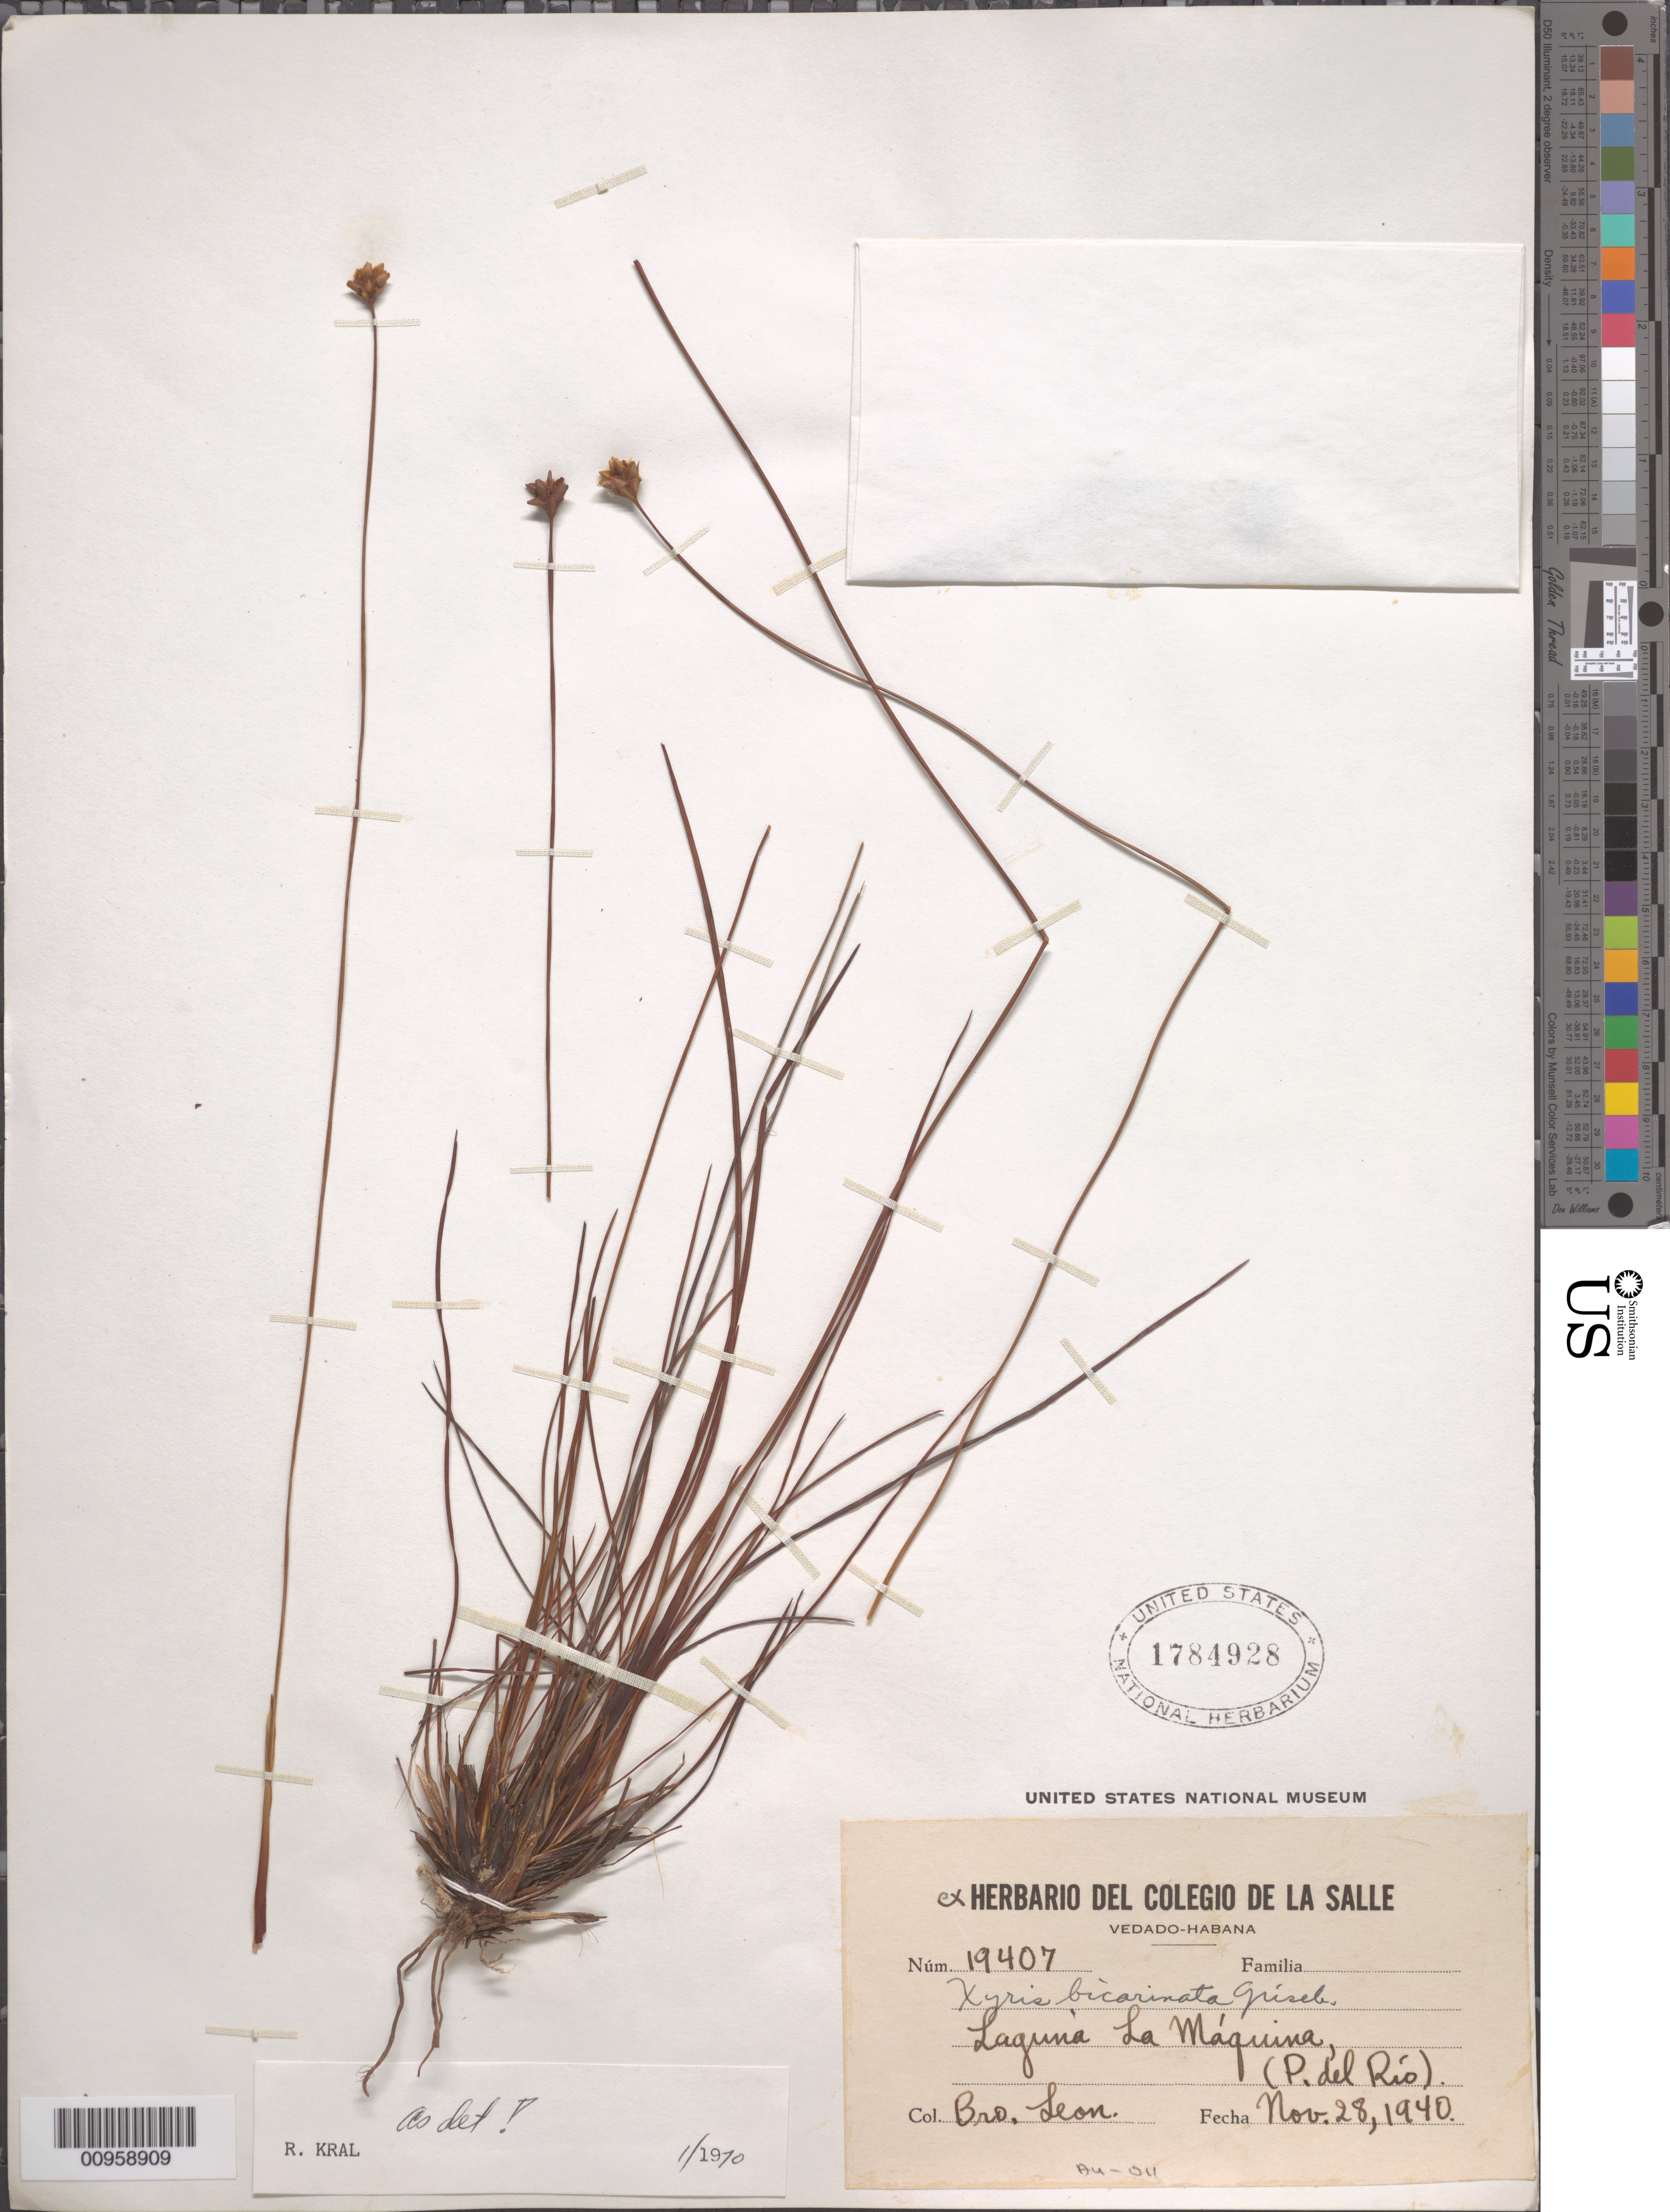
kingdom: Plantae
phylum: Tracheophyta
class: Liliopsida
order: Poales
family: Xyridaceae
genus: Xyris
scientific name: Xyris bicarinata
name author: Griseb.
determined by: Kral, Robert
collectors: Bro. León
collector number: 19407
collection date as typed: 28 Nov 1940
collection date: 1940-11-28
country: Cuba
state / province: Pinar del Rio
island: Cuba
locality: Laguna La Máquina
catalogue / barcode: US 1784928